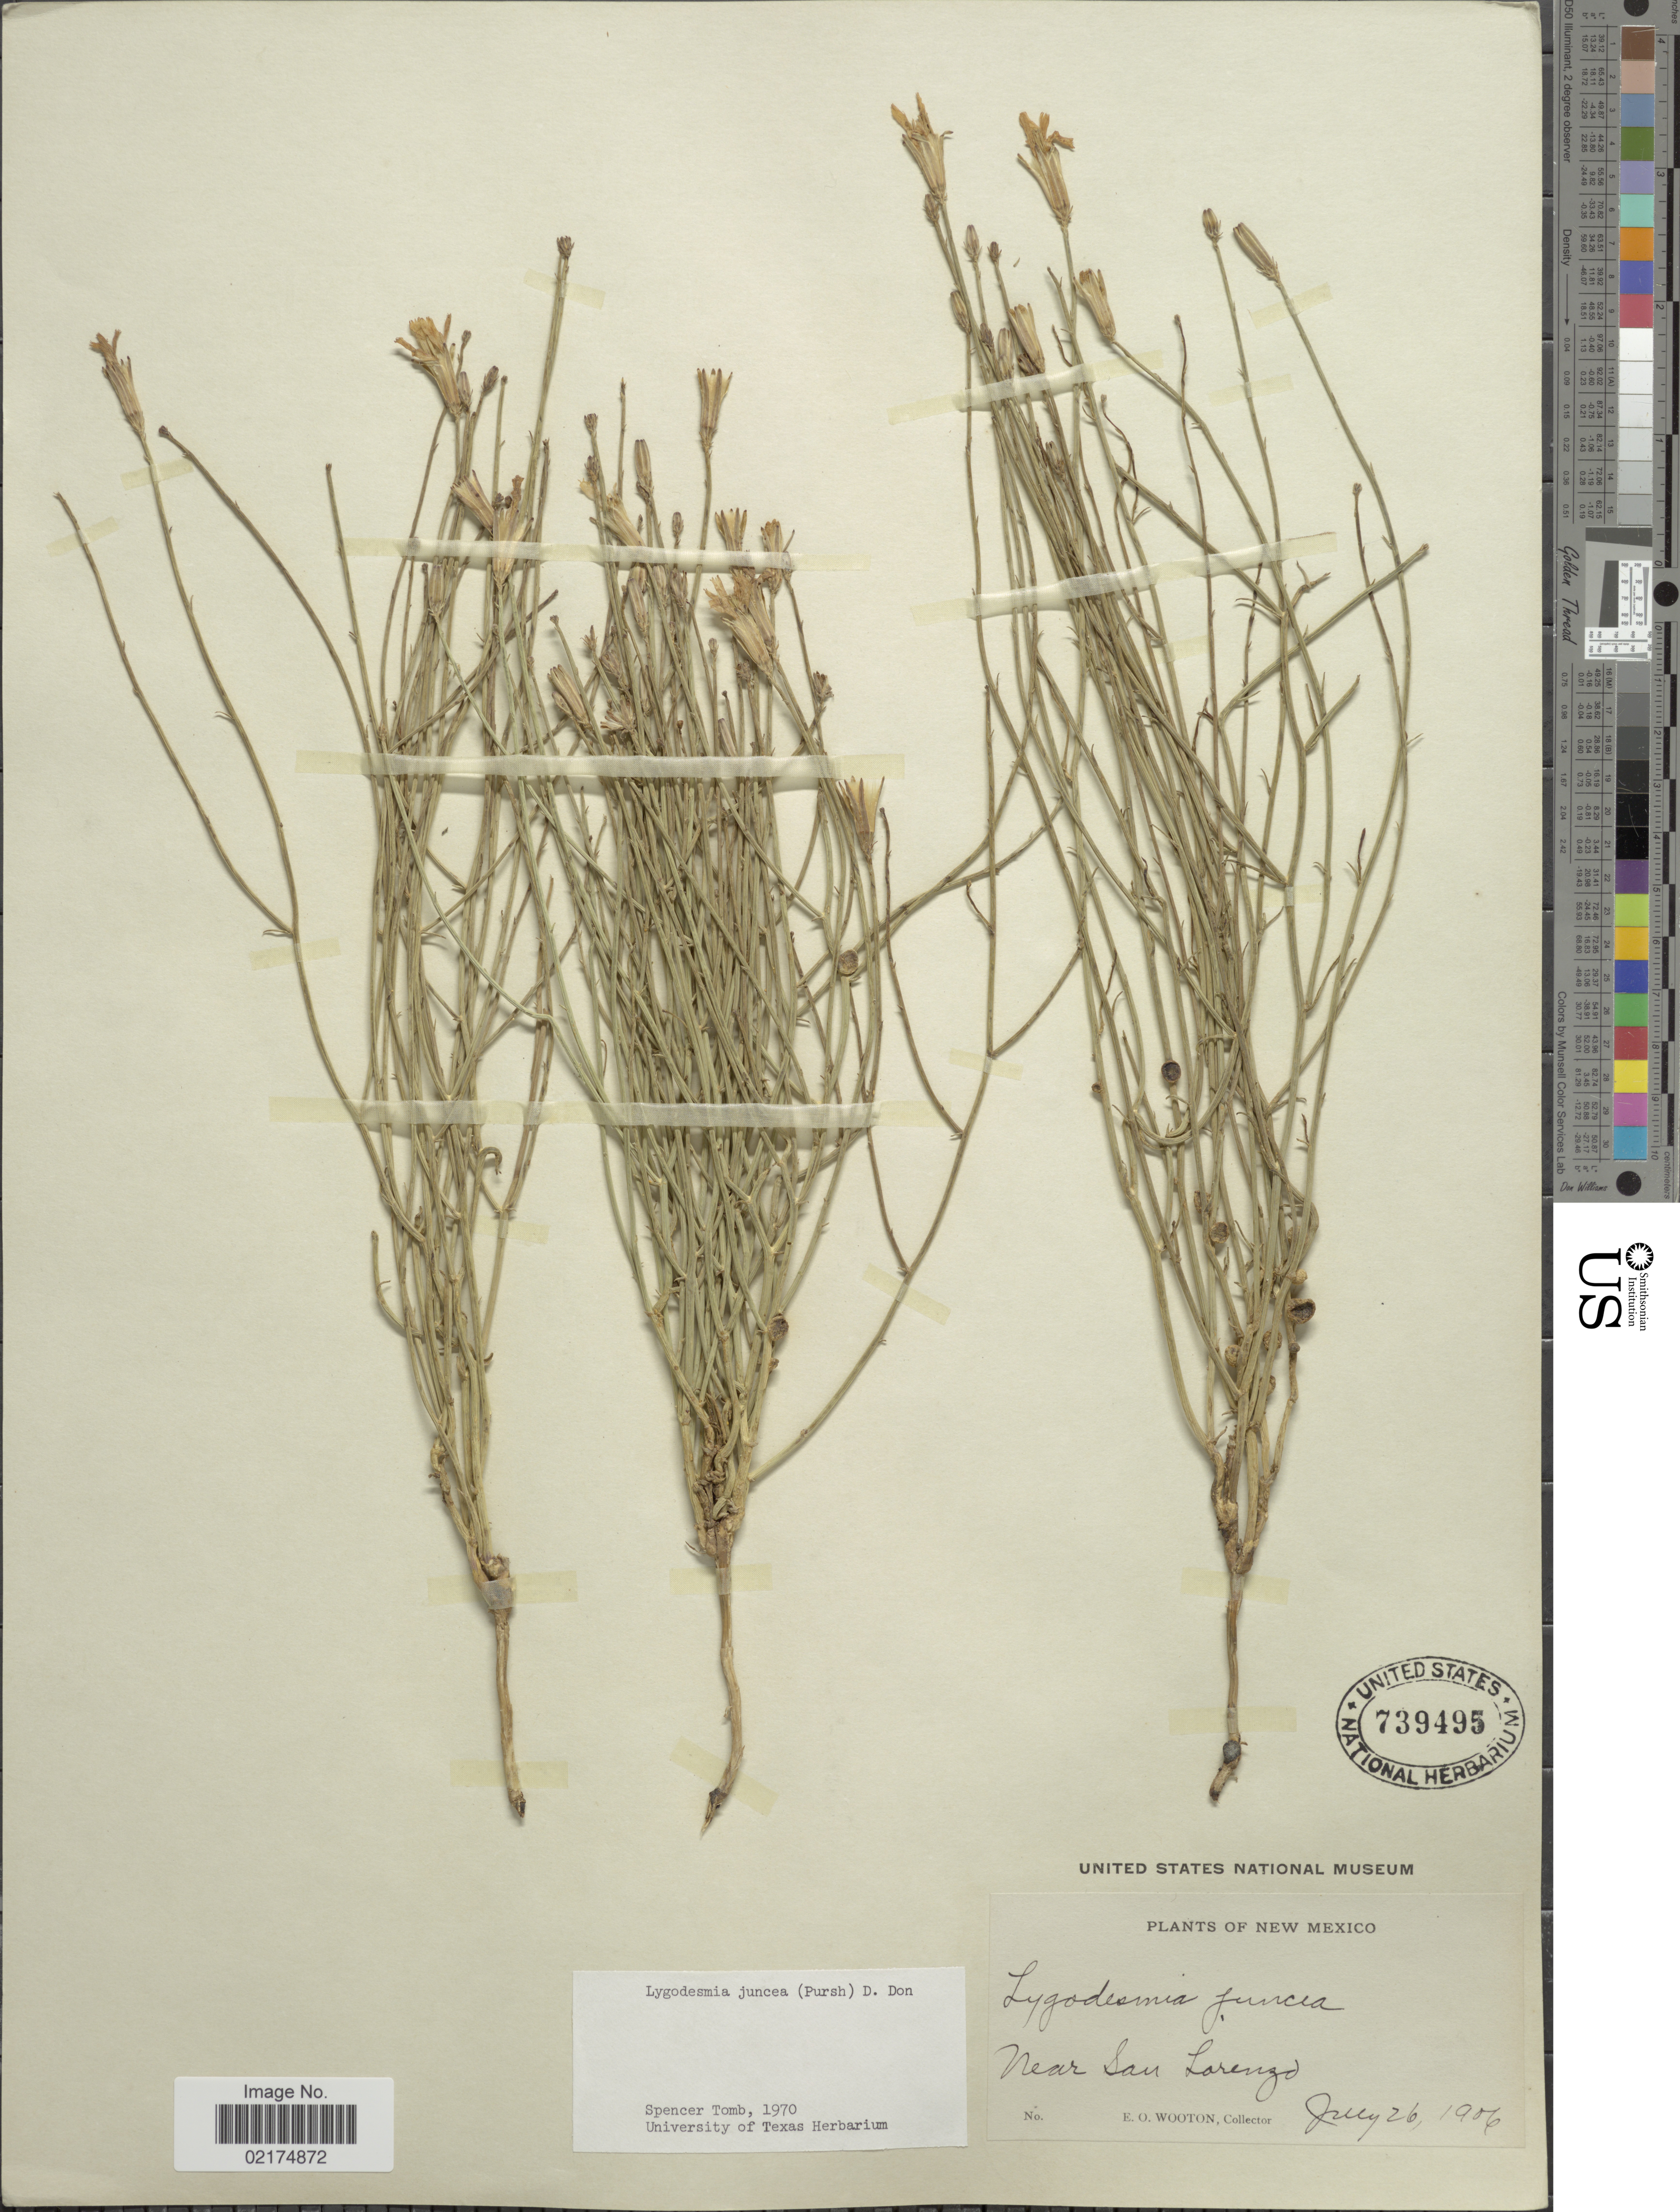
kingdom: Plantae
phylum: Tracheophyta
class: Magnoliopsida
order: Asterales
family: Asteraceae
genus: Lygodesmia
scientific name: Lygodesmia juncea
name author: D. Don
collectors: E. O. Wooton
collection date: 1906-07-26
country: United States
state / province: New Mexico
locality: Near San Lorenzo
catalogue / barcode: US 739495